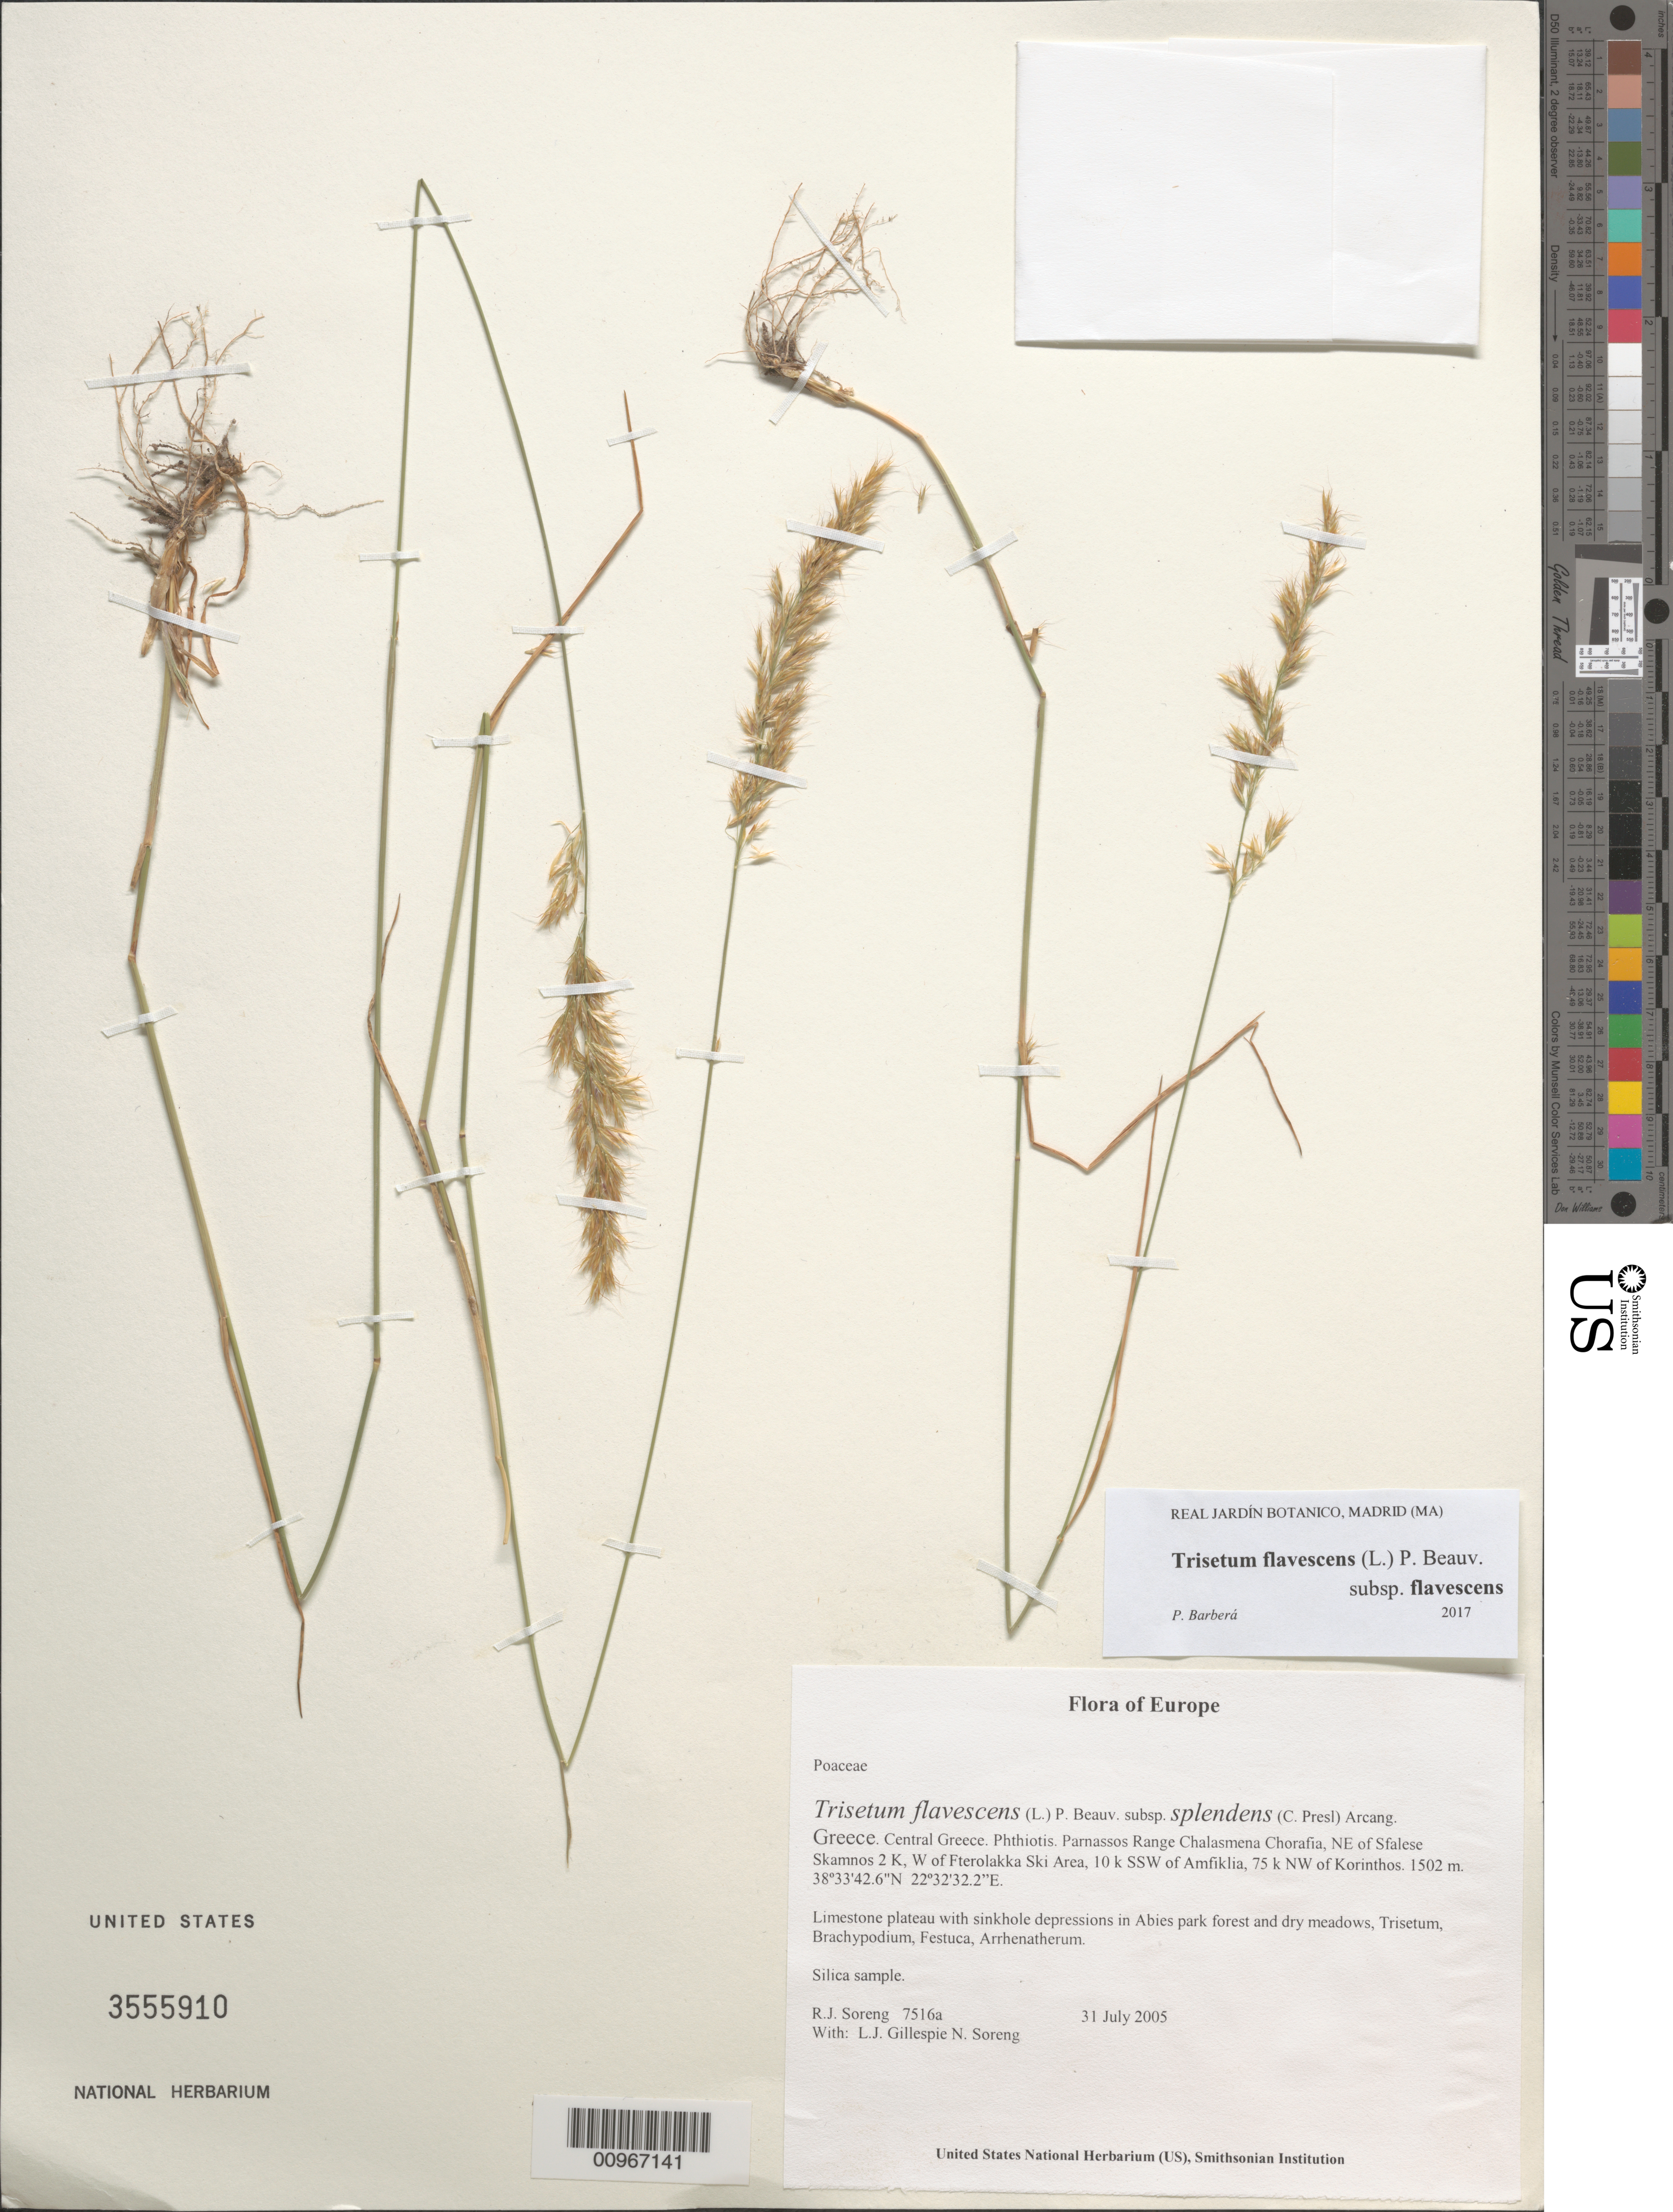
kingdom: Plantae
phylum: Tracheophyta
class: Liliopsida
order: Poales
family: Poaceae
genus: Trisetum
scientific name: Trisetum flavescens subsp. splendens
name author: (C. Presl) Arcang.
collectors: R. J. Soreng, N. L. Soreng, L. J. Gillespie, N. Turland & C. Turland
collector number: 7516a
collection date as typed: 31 July 2005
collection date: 2005-07-31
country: Greece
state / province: Central Greece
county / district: Phthiotis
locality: Parnassos Range Chalasmena Chorafia, NE of Sfalese Skamnos 2 K, W of Fterolakka Ski Area, 10 km SSW of Amfiklia, 75 km NW of Korinthos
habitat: Limestone plateau with sinkhole depressions in Abies park forest and dry meadows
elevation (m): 1502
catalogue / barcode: US 3555910